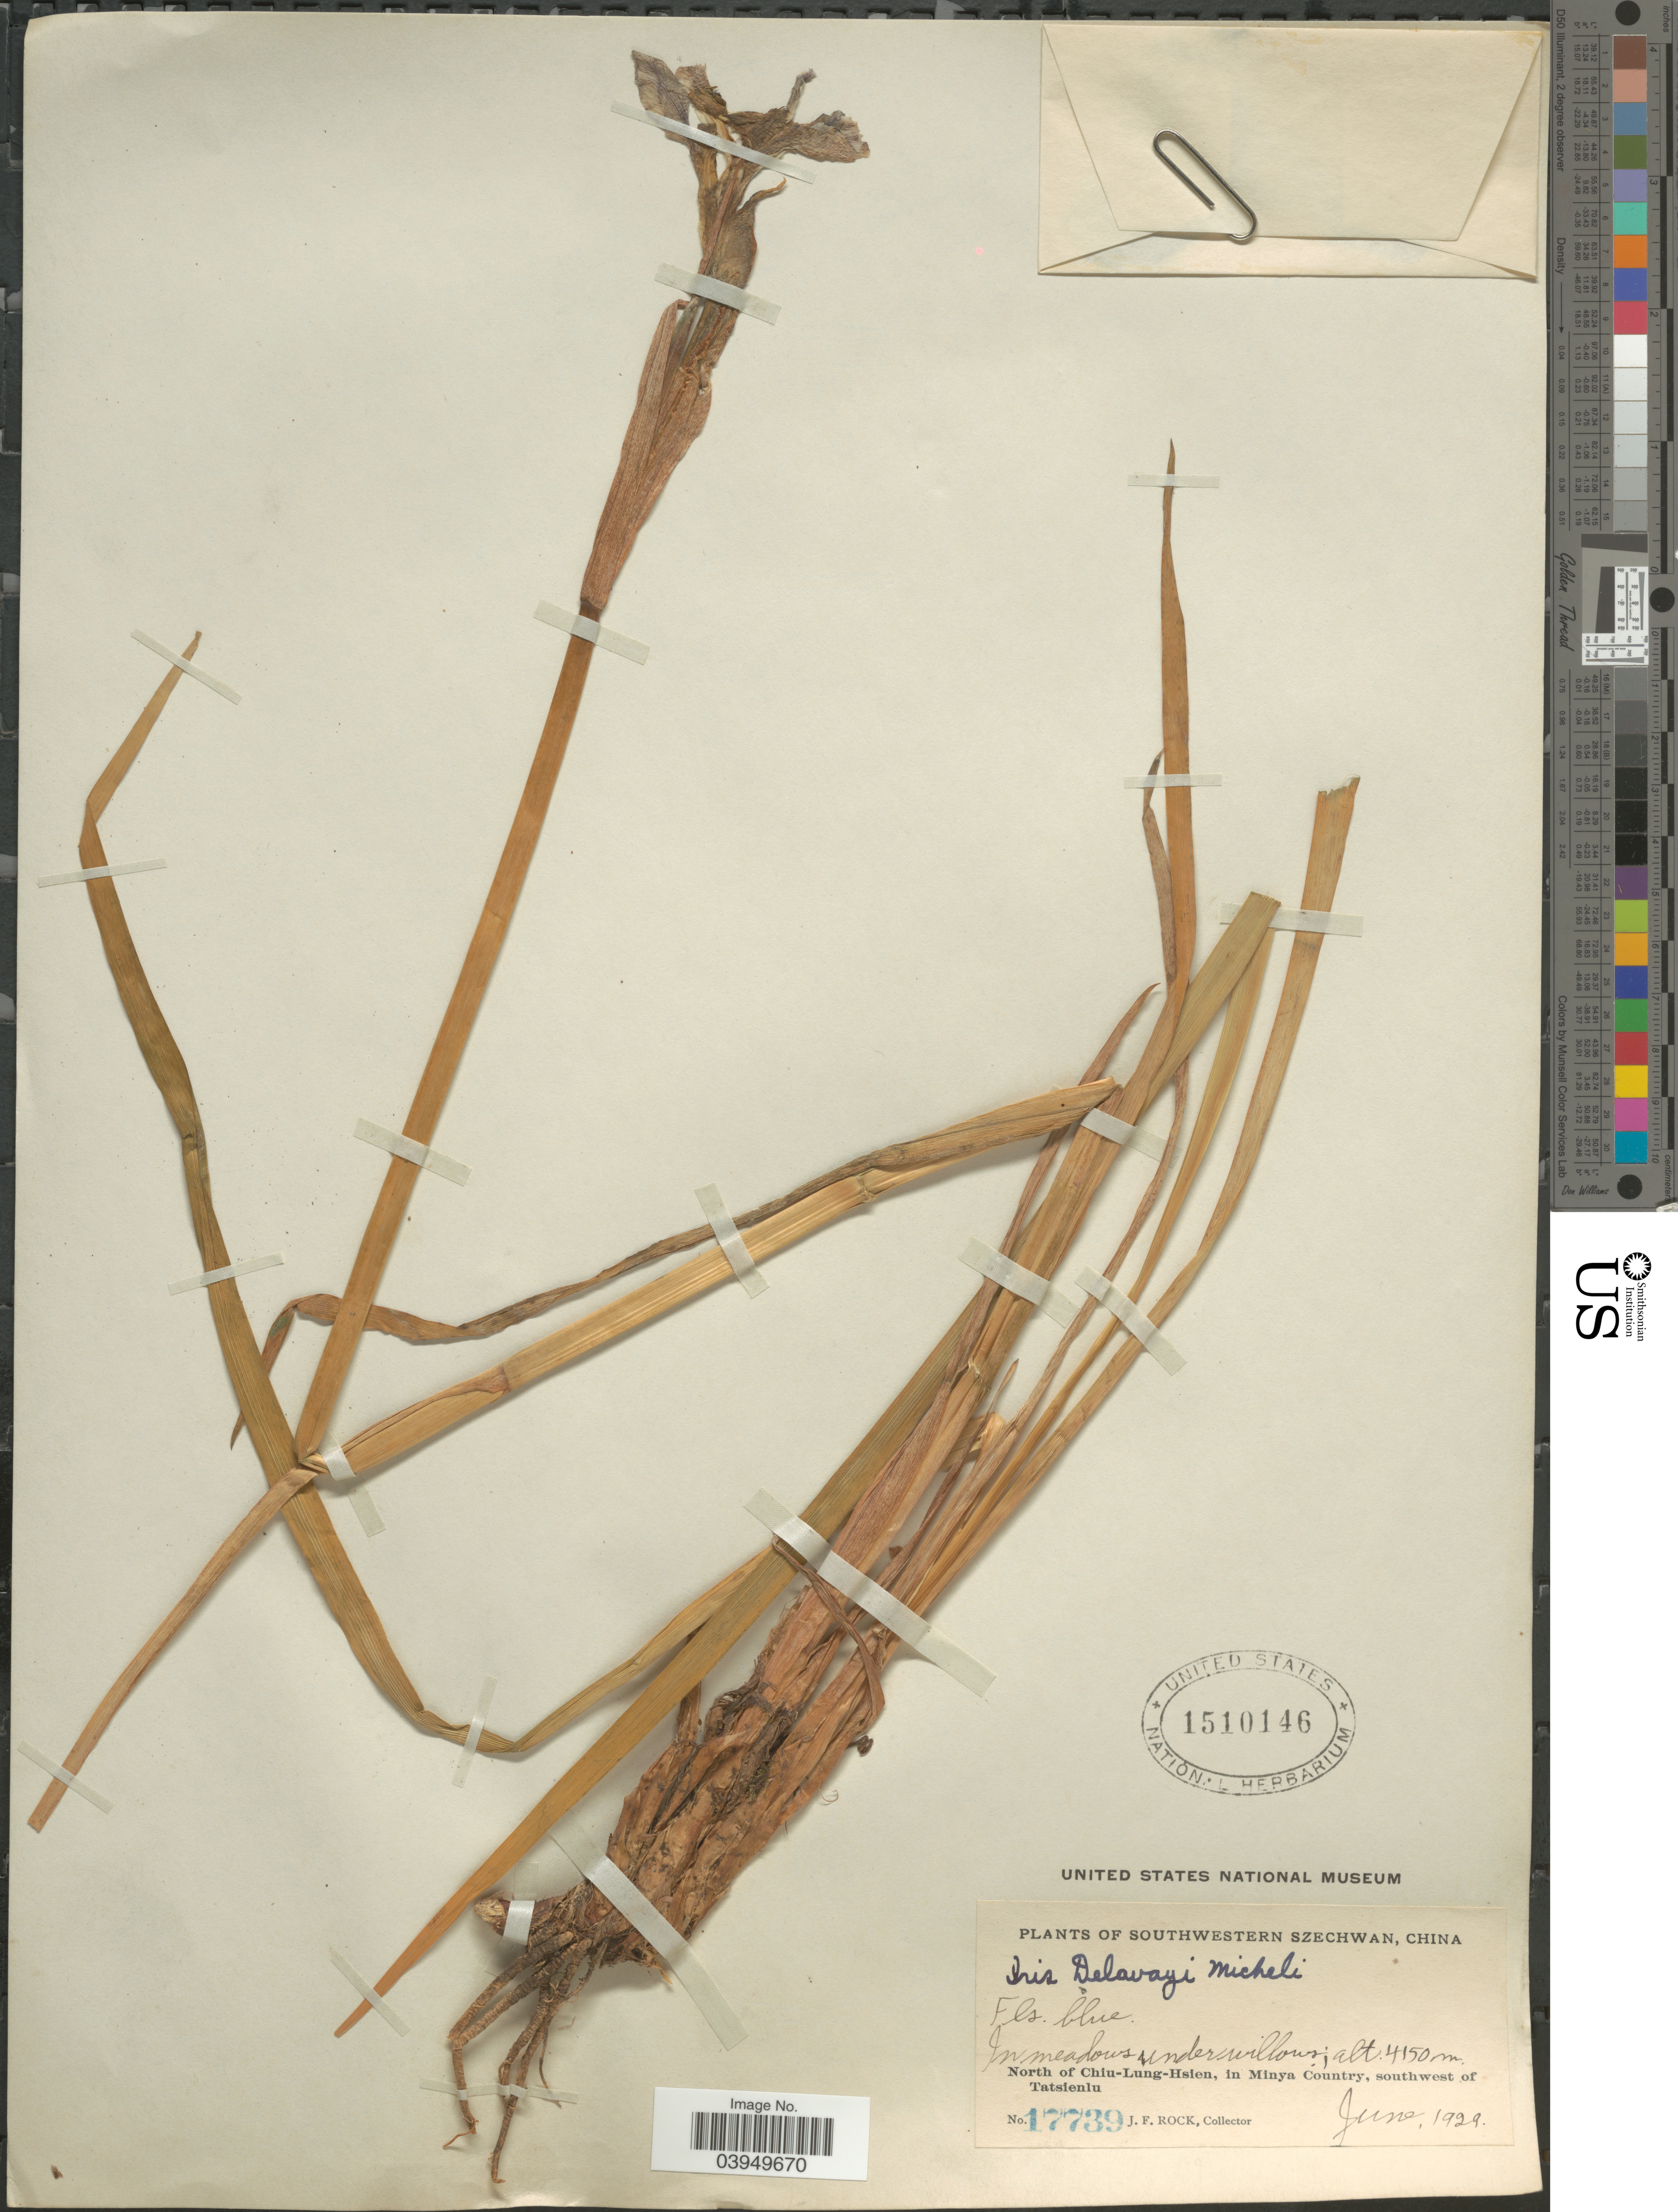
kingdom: Plantae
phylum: Tracheophyta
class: Liliopsida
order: Asparagales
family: Iridaceae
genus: Iris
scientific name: Iris delavayi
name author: Micheli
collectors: J. Rock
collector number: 17739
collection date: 1929-06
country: China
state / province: Sichuan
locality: Southwestern Szechwan. North of Chiu-Lung-Hsien, in Minya Country, southwest of Tatsienlu.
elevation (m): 4150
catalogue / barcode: US 1510146